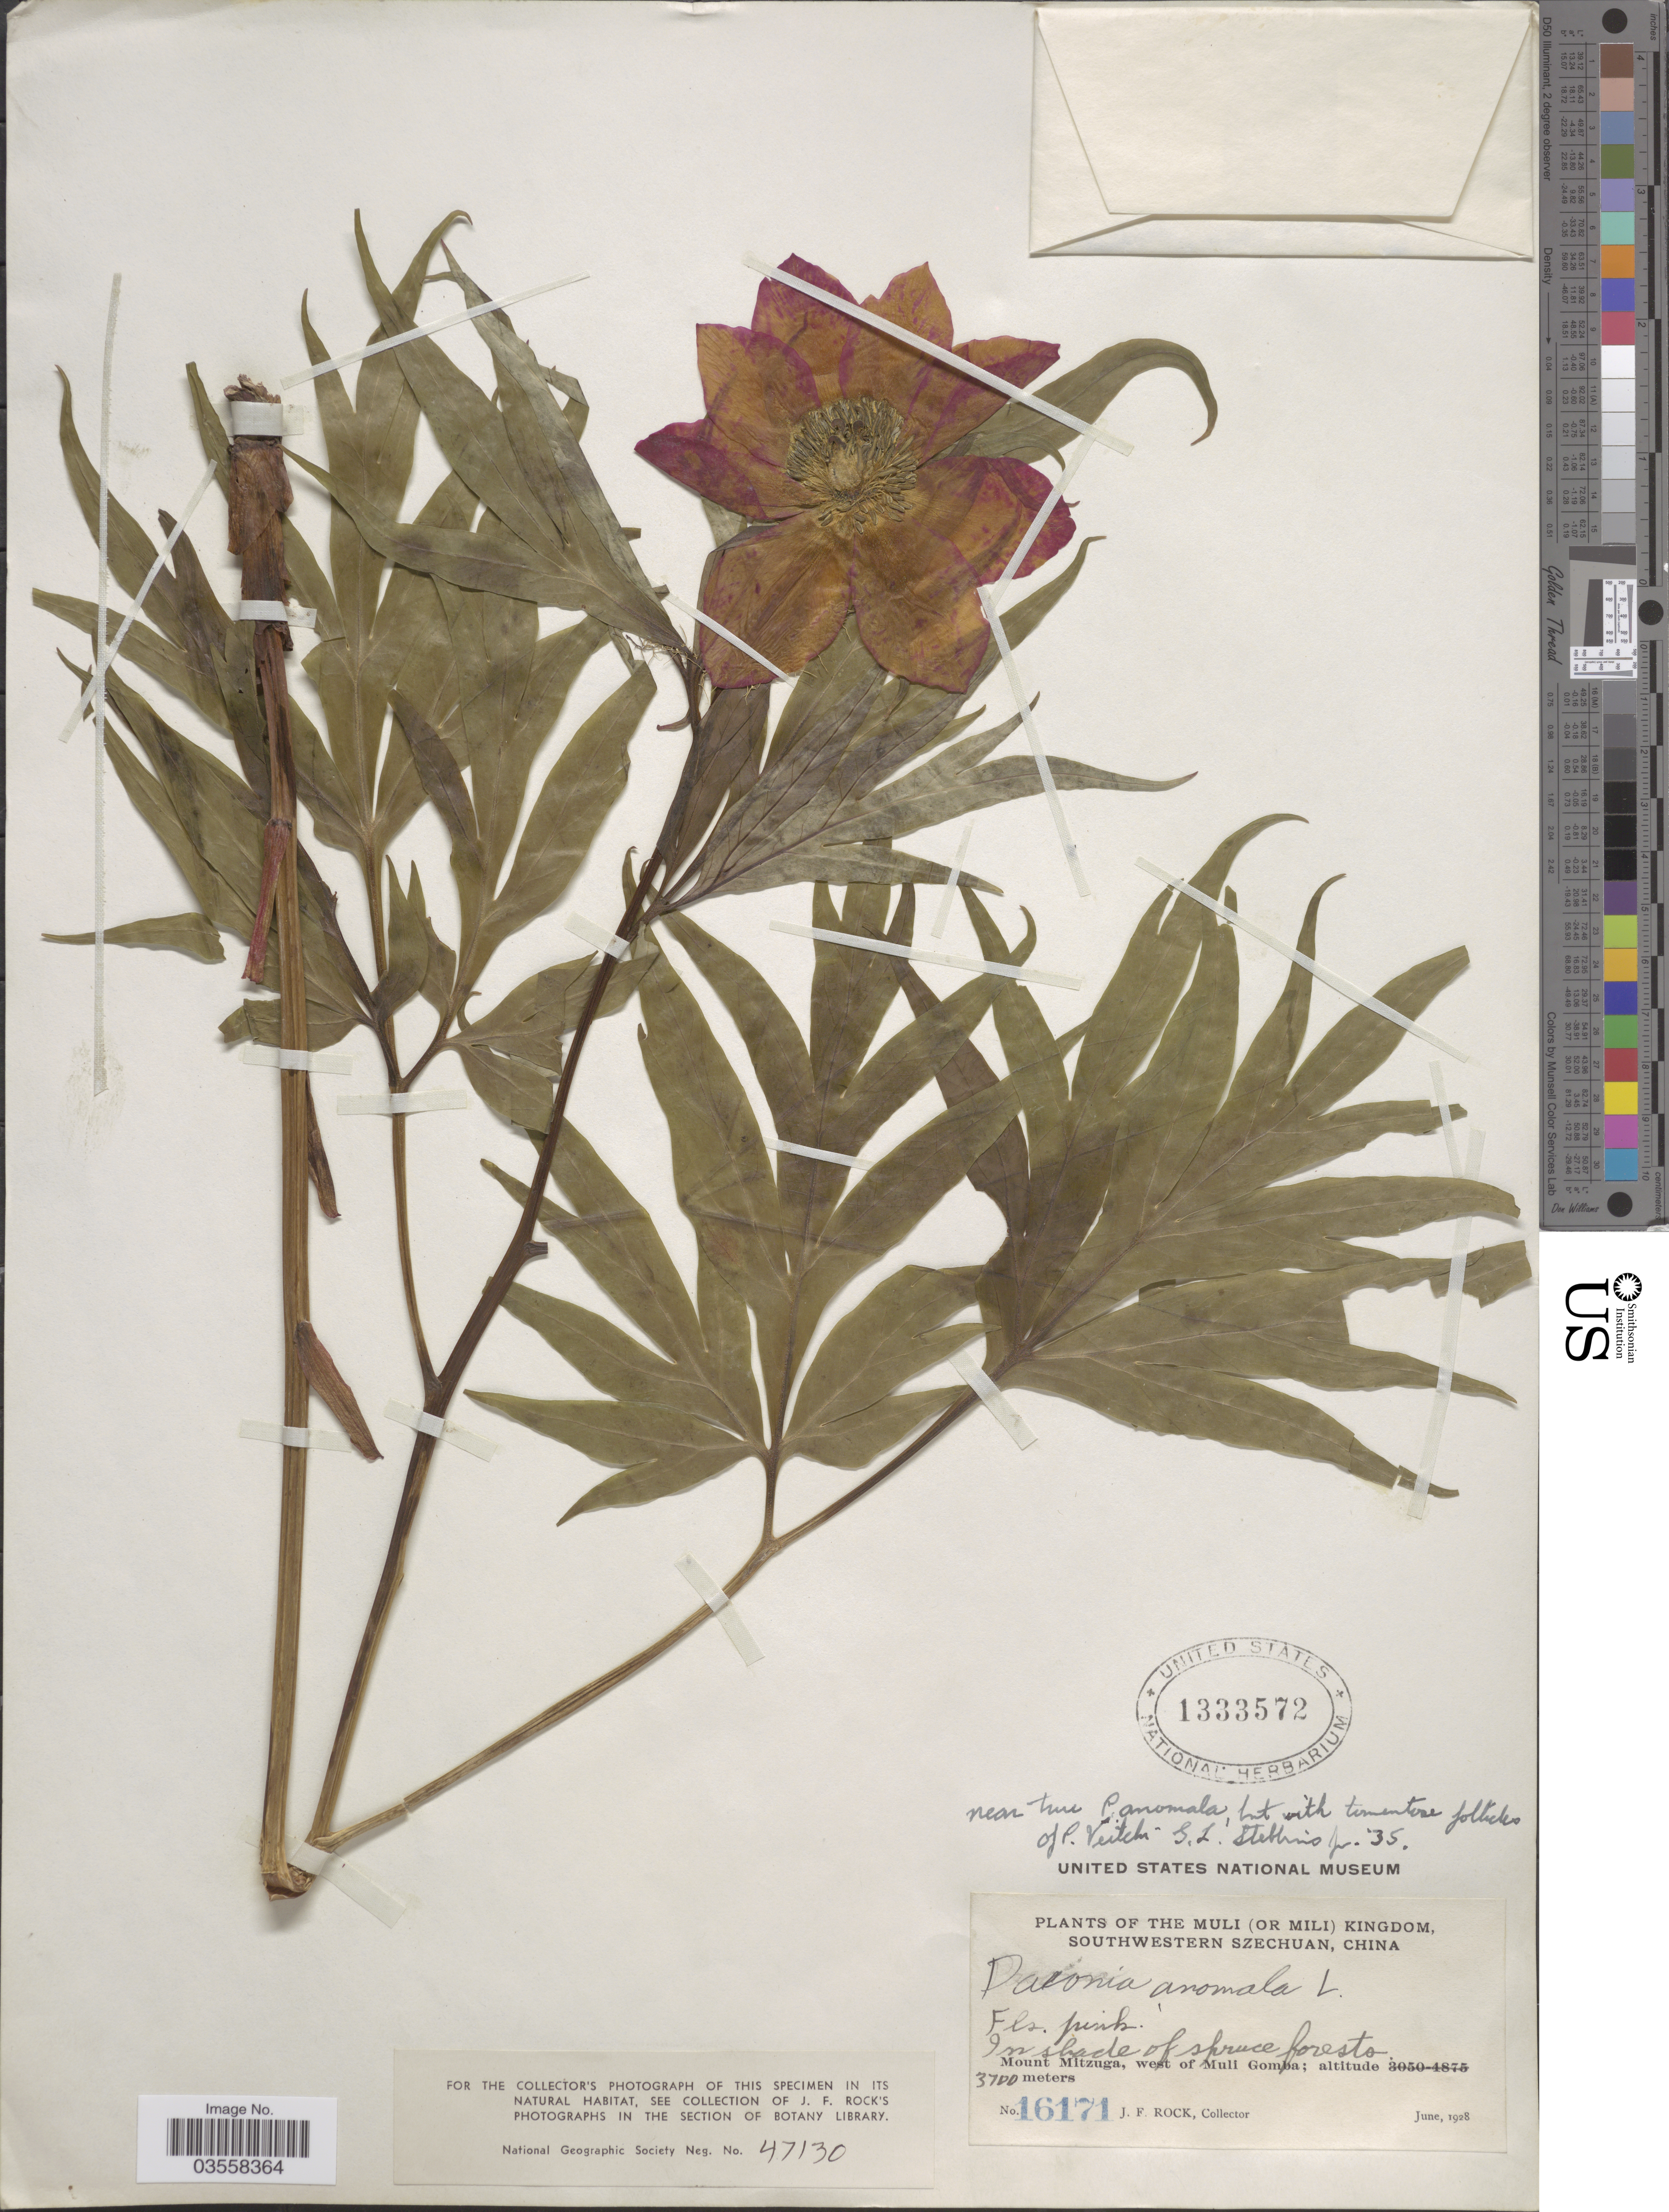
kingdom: Plantae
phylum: Tracheophyta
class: Magnoliopsida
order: Saxifragales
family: Paeoniaceae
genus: Paeonia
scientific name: Paeonia anomala subsp. veitchii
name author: (Lynch) D.Y. Hong & K.Y. Pan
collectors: J. Rock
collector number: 16171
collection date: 1928-06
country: China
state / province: Sichuan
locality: The Muli (or Mili) Kingdom, Southwestern Szechuan. Mount Mitzuga, west of Muli Gomba.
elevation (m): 3700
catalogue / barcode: US 1333572